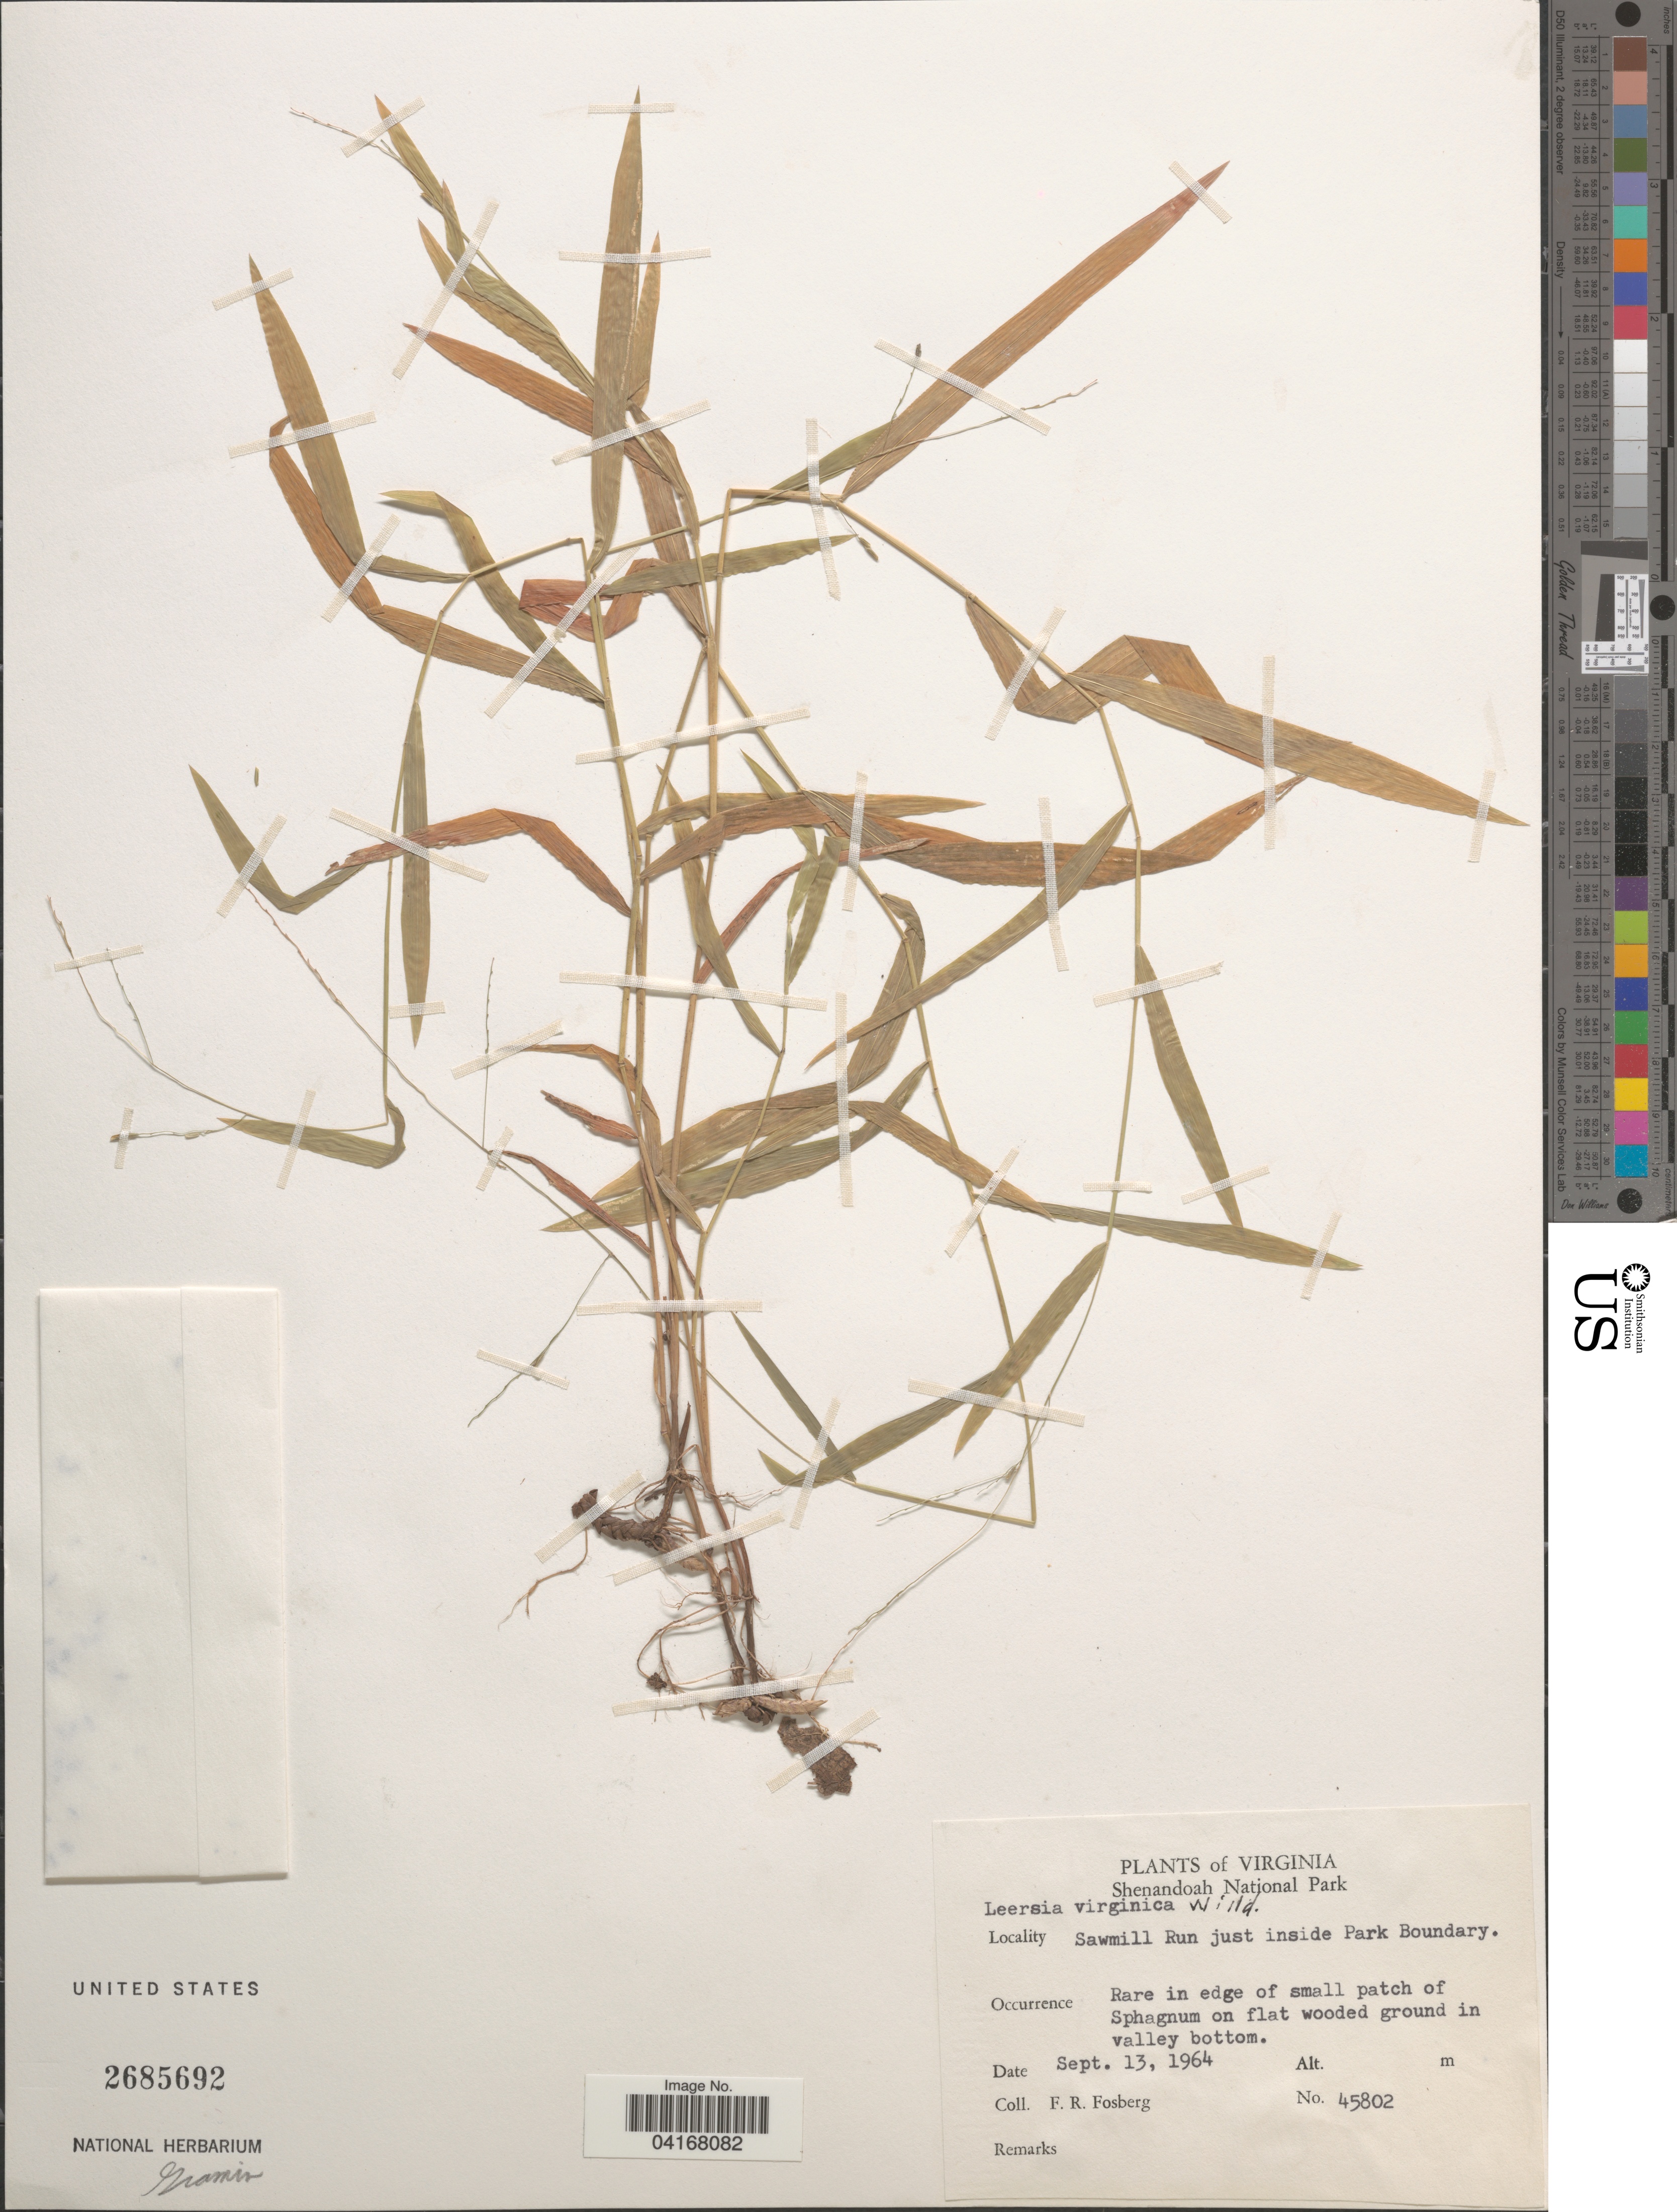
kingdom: Plantae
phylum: Tracheophyta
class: Liliopsida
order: Poales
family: Poaceae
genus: Leersia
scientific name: Leersia virginica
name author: Willd.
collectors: F. R. Fosberg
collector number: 45802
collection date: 1964-09-13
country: United States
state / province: Virginia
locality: Shenandoah National Park. Sawmill Run just inside Park Boundary.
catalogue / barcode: US 2685692